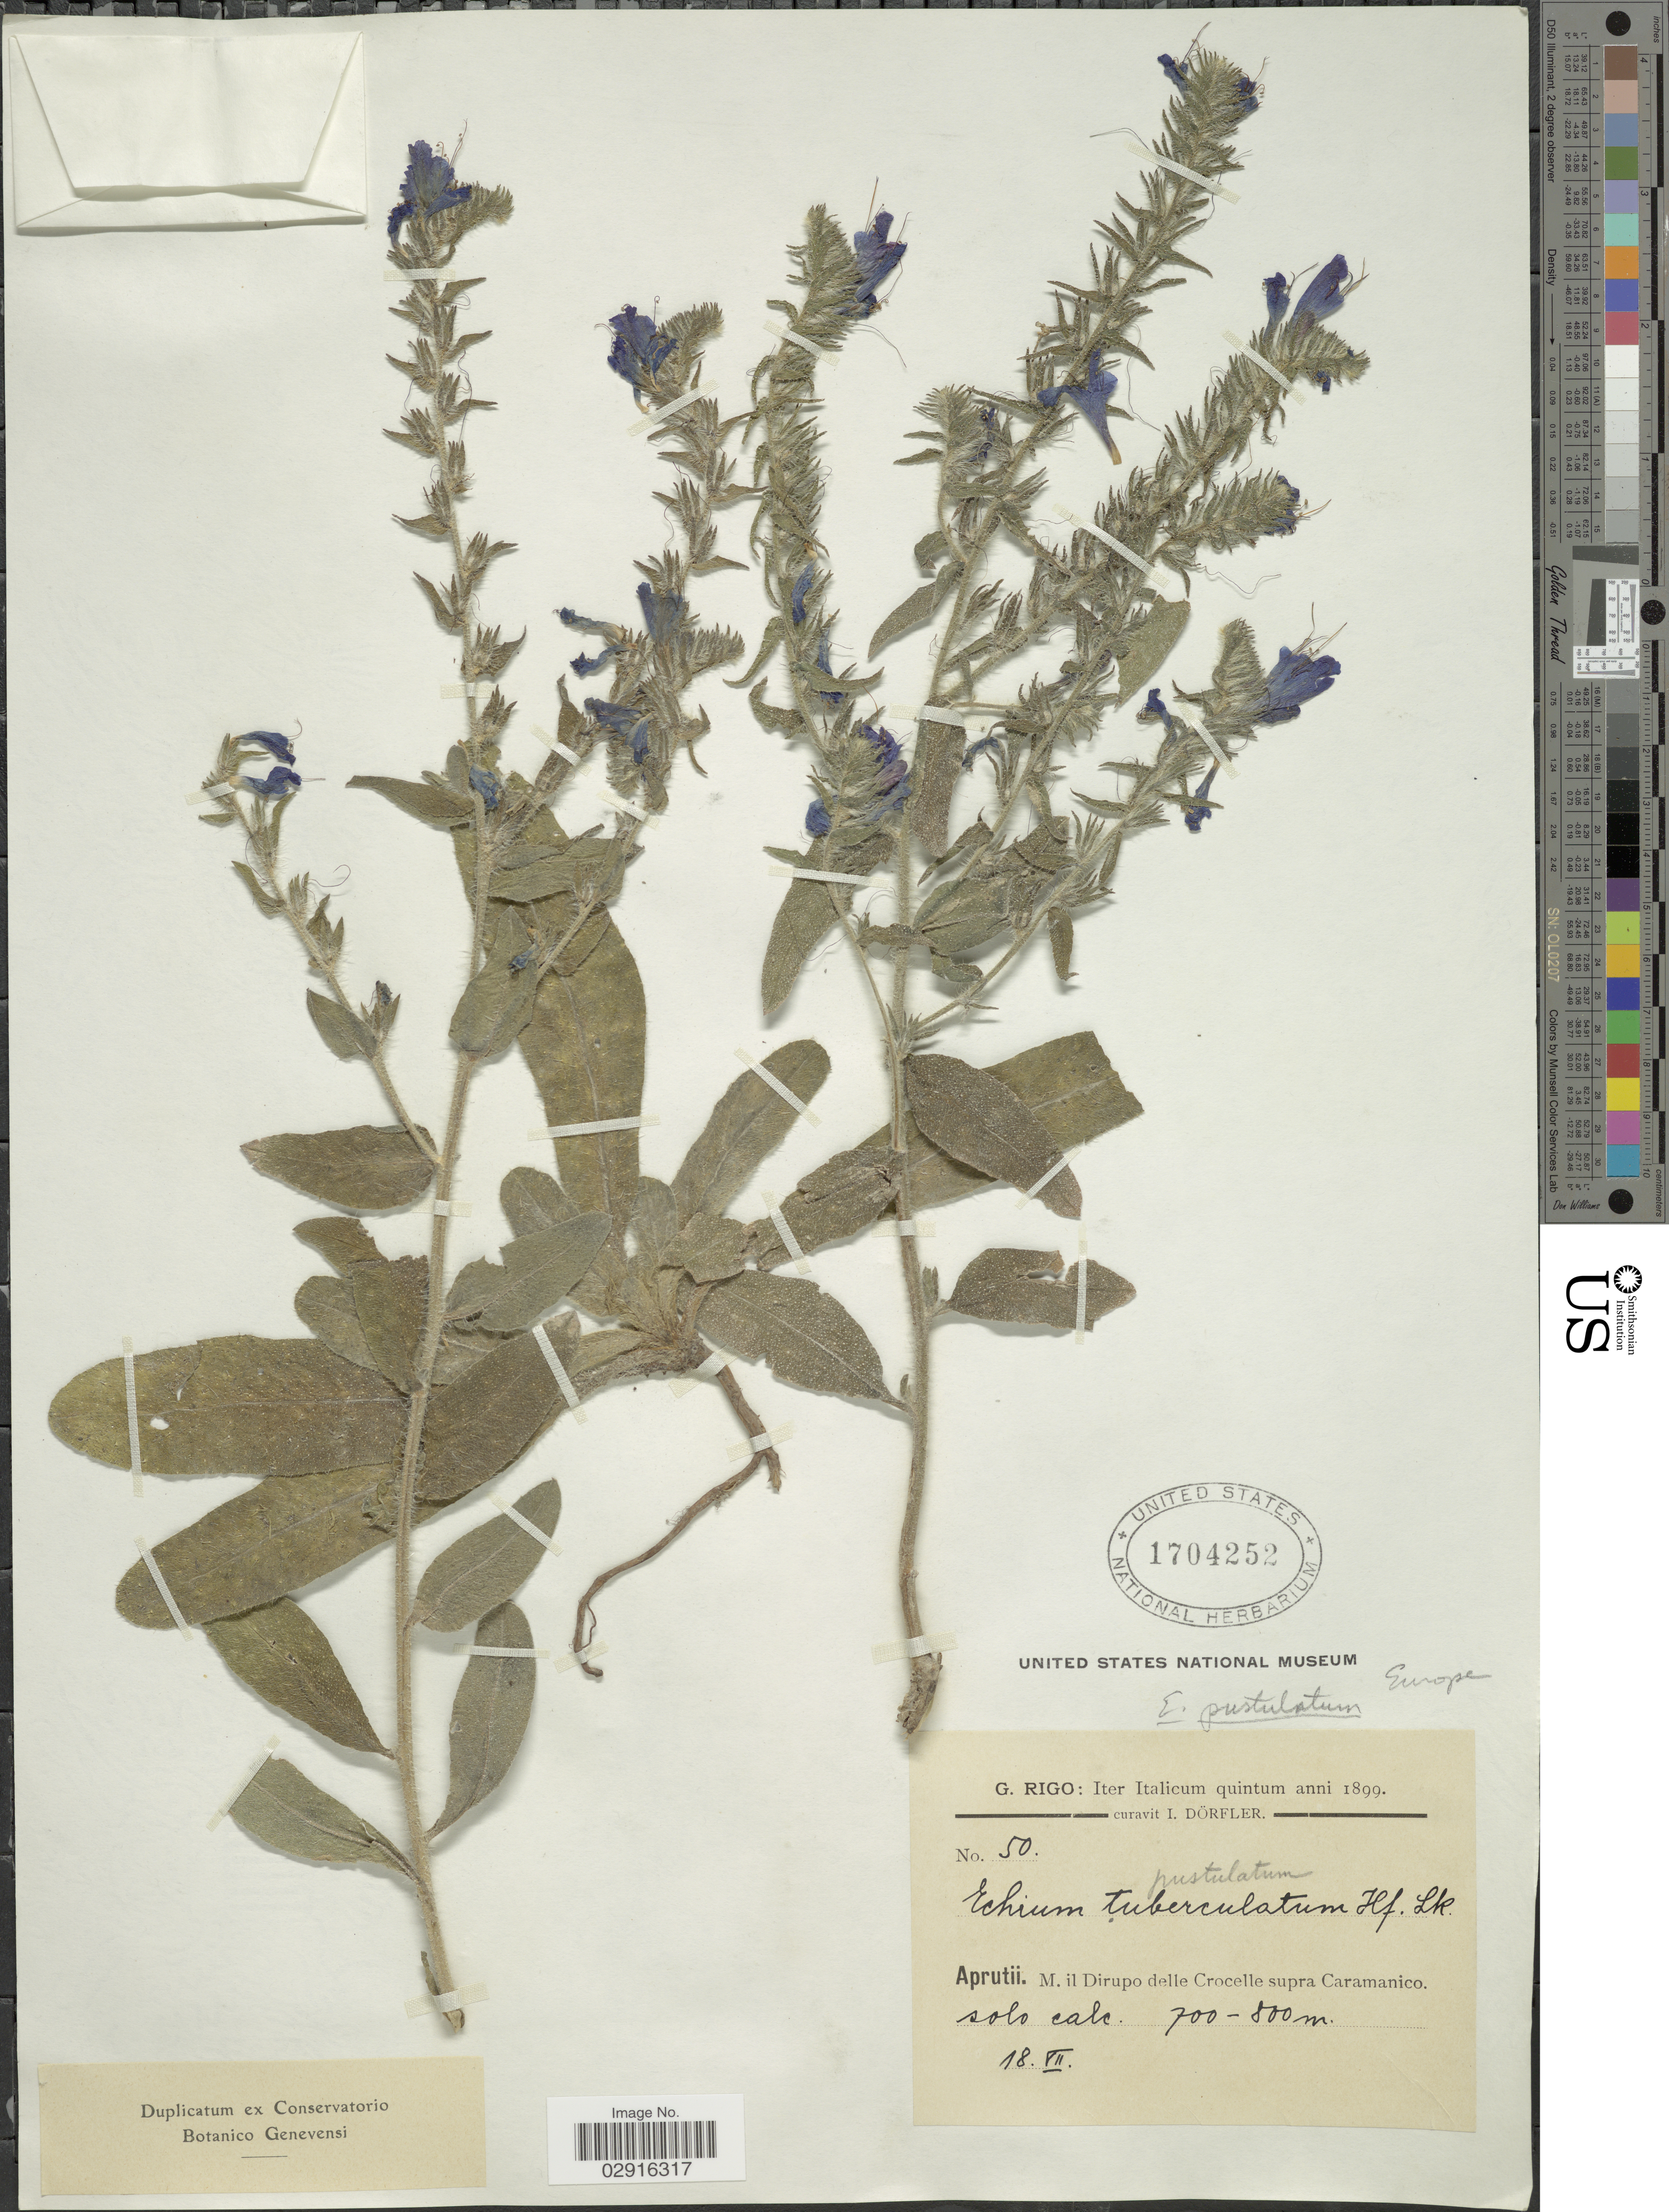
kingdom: Plantae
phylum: Tracheophyta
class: Magnoliopsida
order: Boraginales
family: Boraginaceae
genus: Echium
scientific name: Echium pustulatum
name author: Sm.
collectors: G. Rigo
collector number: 50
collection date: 1899-07-18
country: Italy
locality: Aprutii. M. il Dirupo delle Crocelle supra Caramanico.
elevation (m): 700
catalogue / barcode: US 1704252